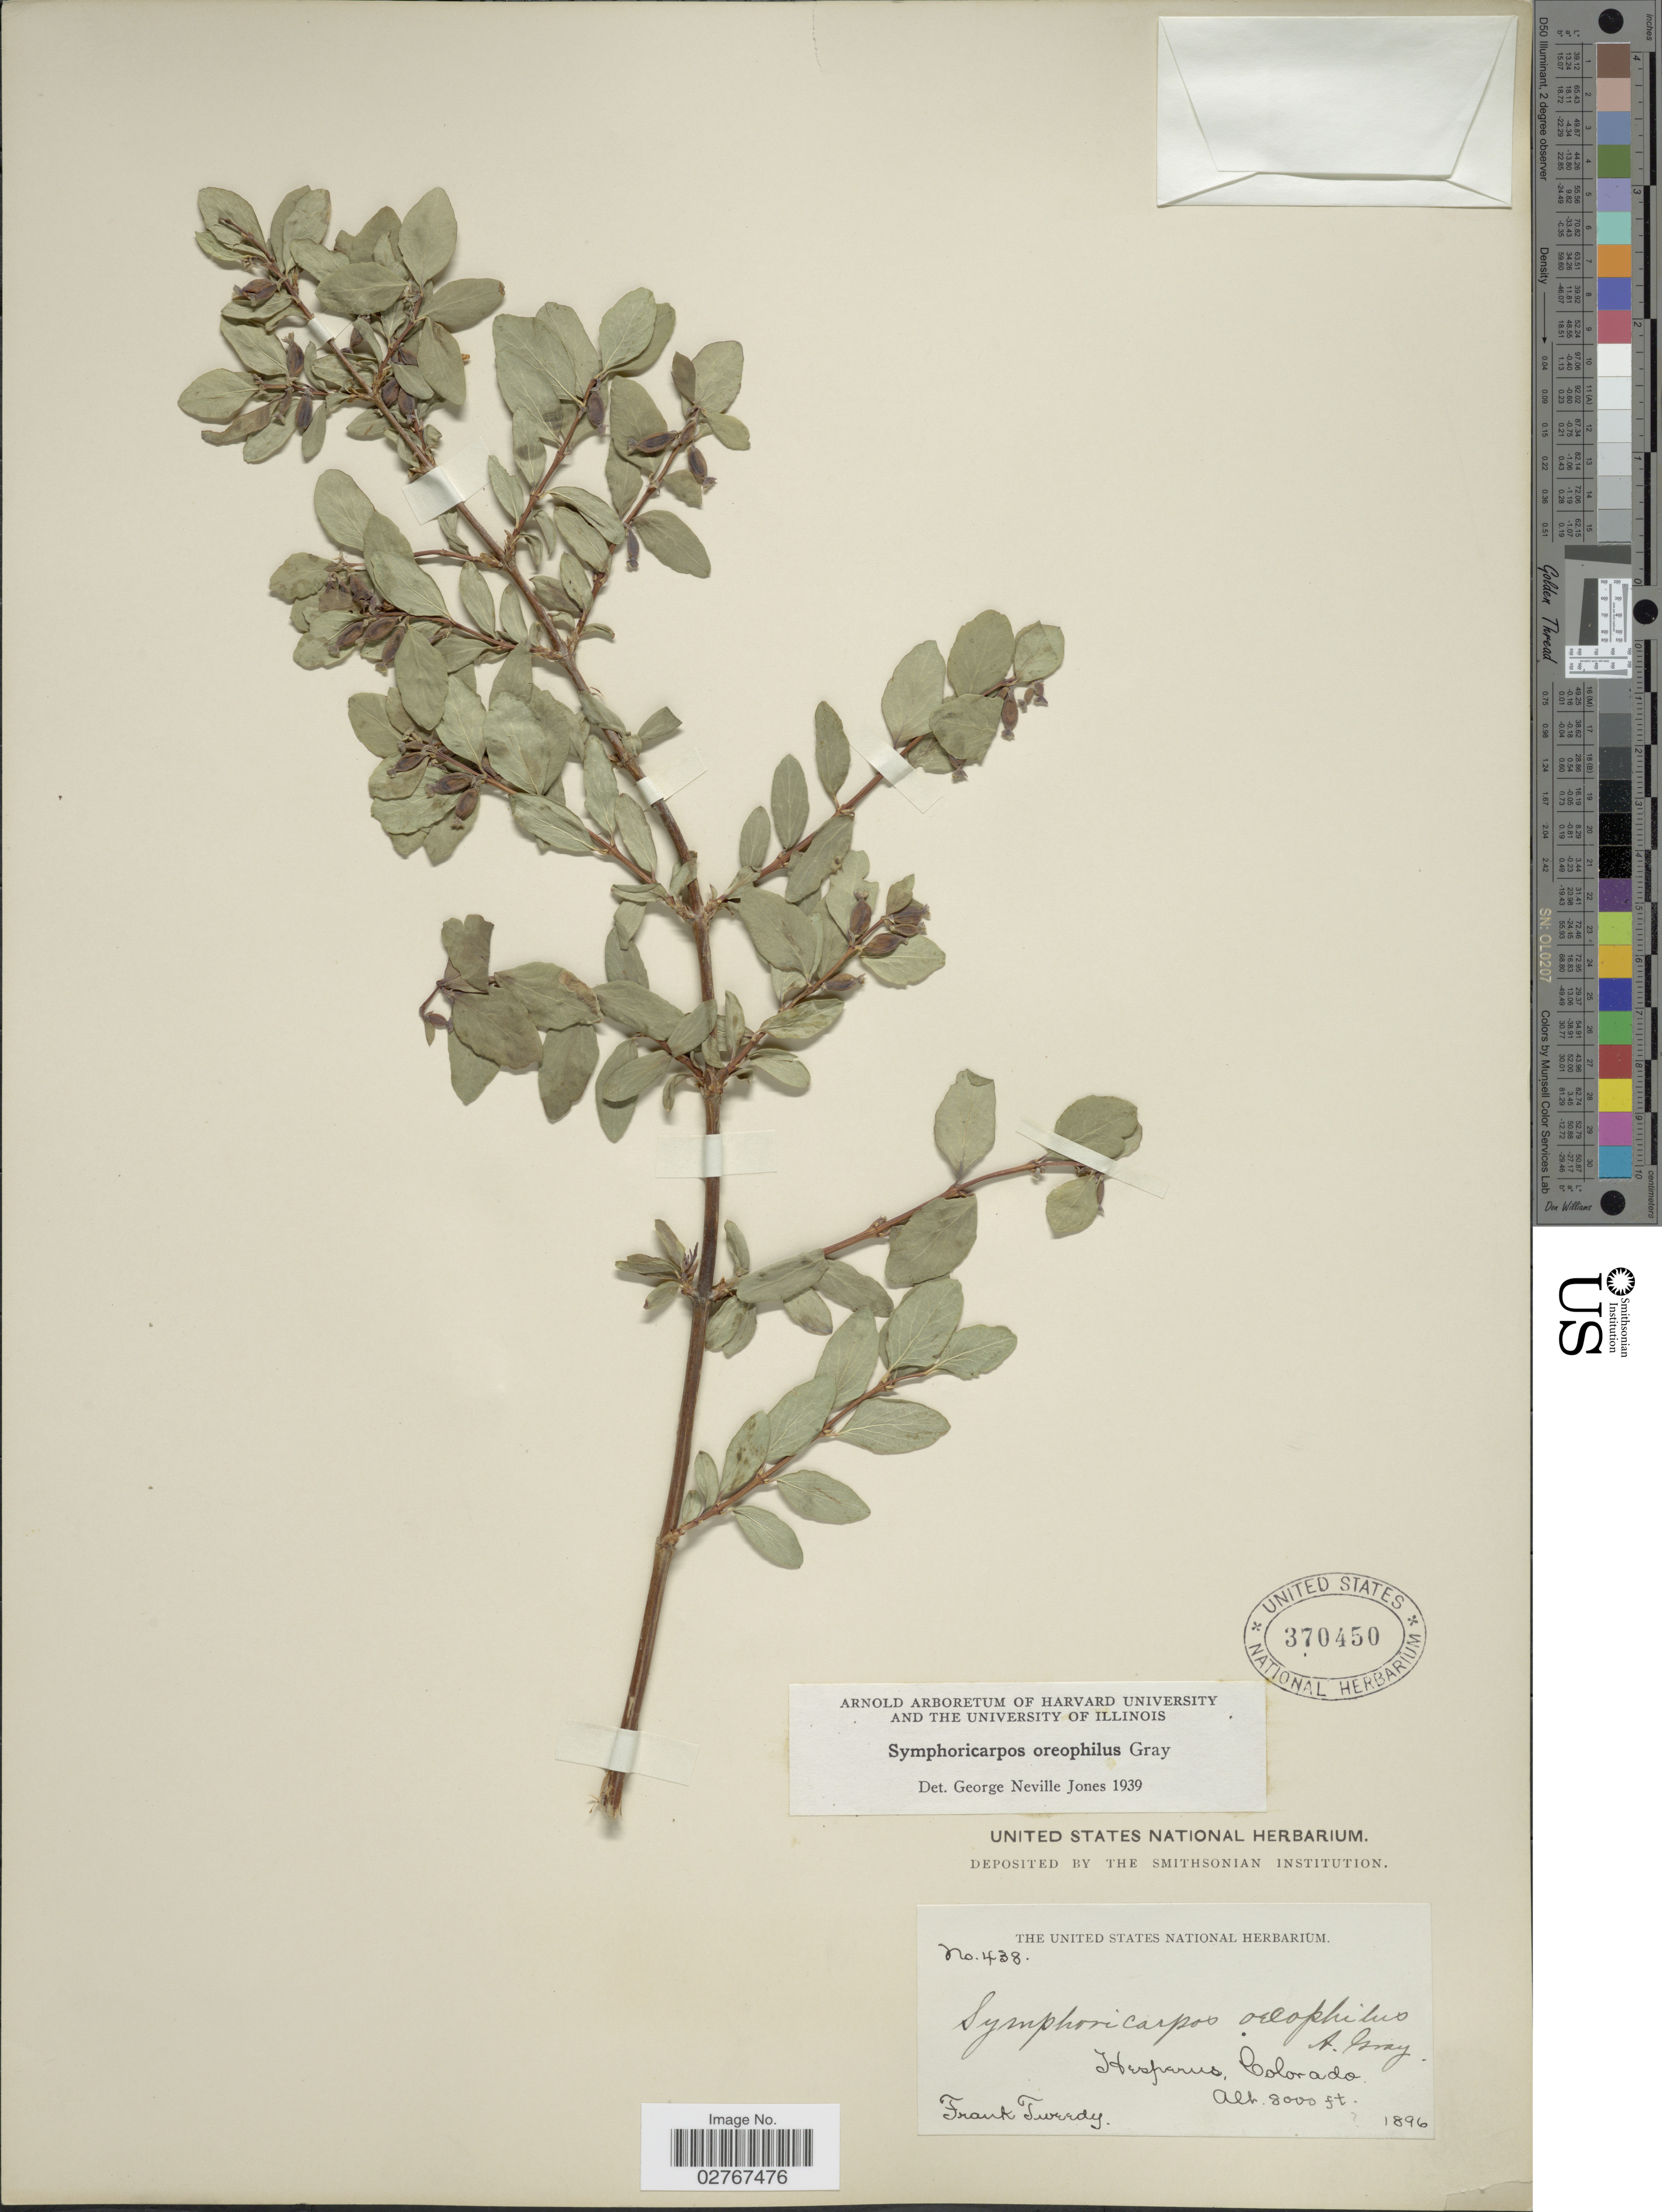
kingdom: Plantae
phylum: Tracheophyta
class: Magnoliopsida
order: Dipsacales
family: Caprifoliaceae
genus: Symphoricarpos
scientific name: Symphoricarpos oreophilus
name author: A. Gray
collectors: F. Tweedy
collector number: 438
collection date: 1896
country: United States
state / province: Colorado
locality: Hesparus.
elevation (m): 2438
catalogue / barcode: US 370450